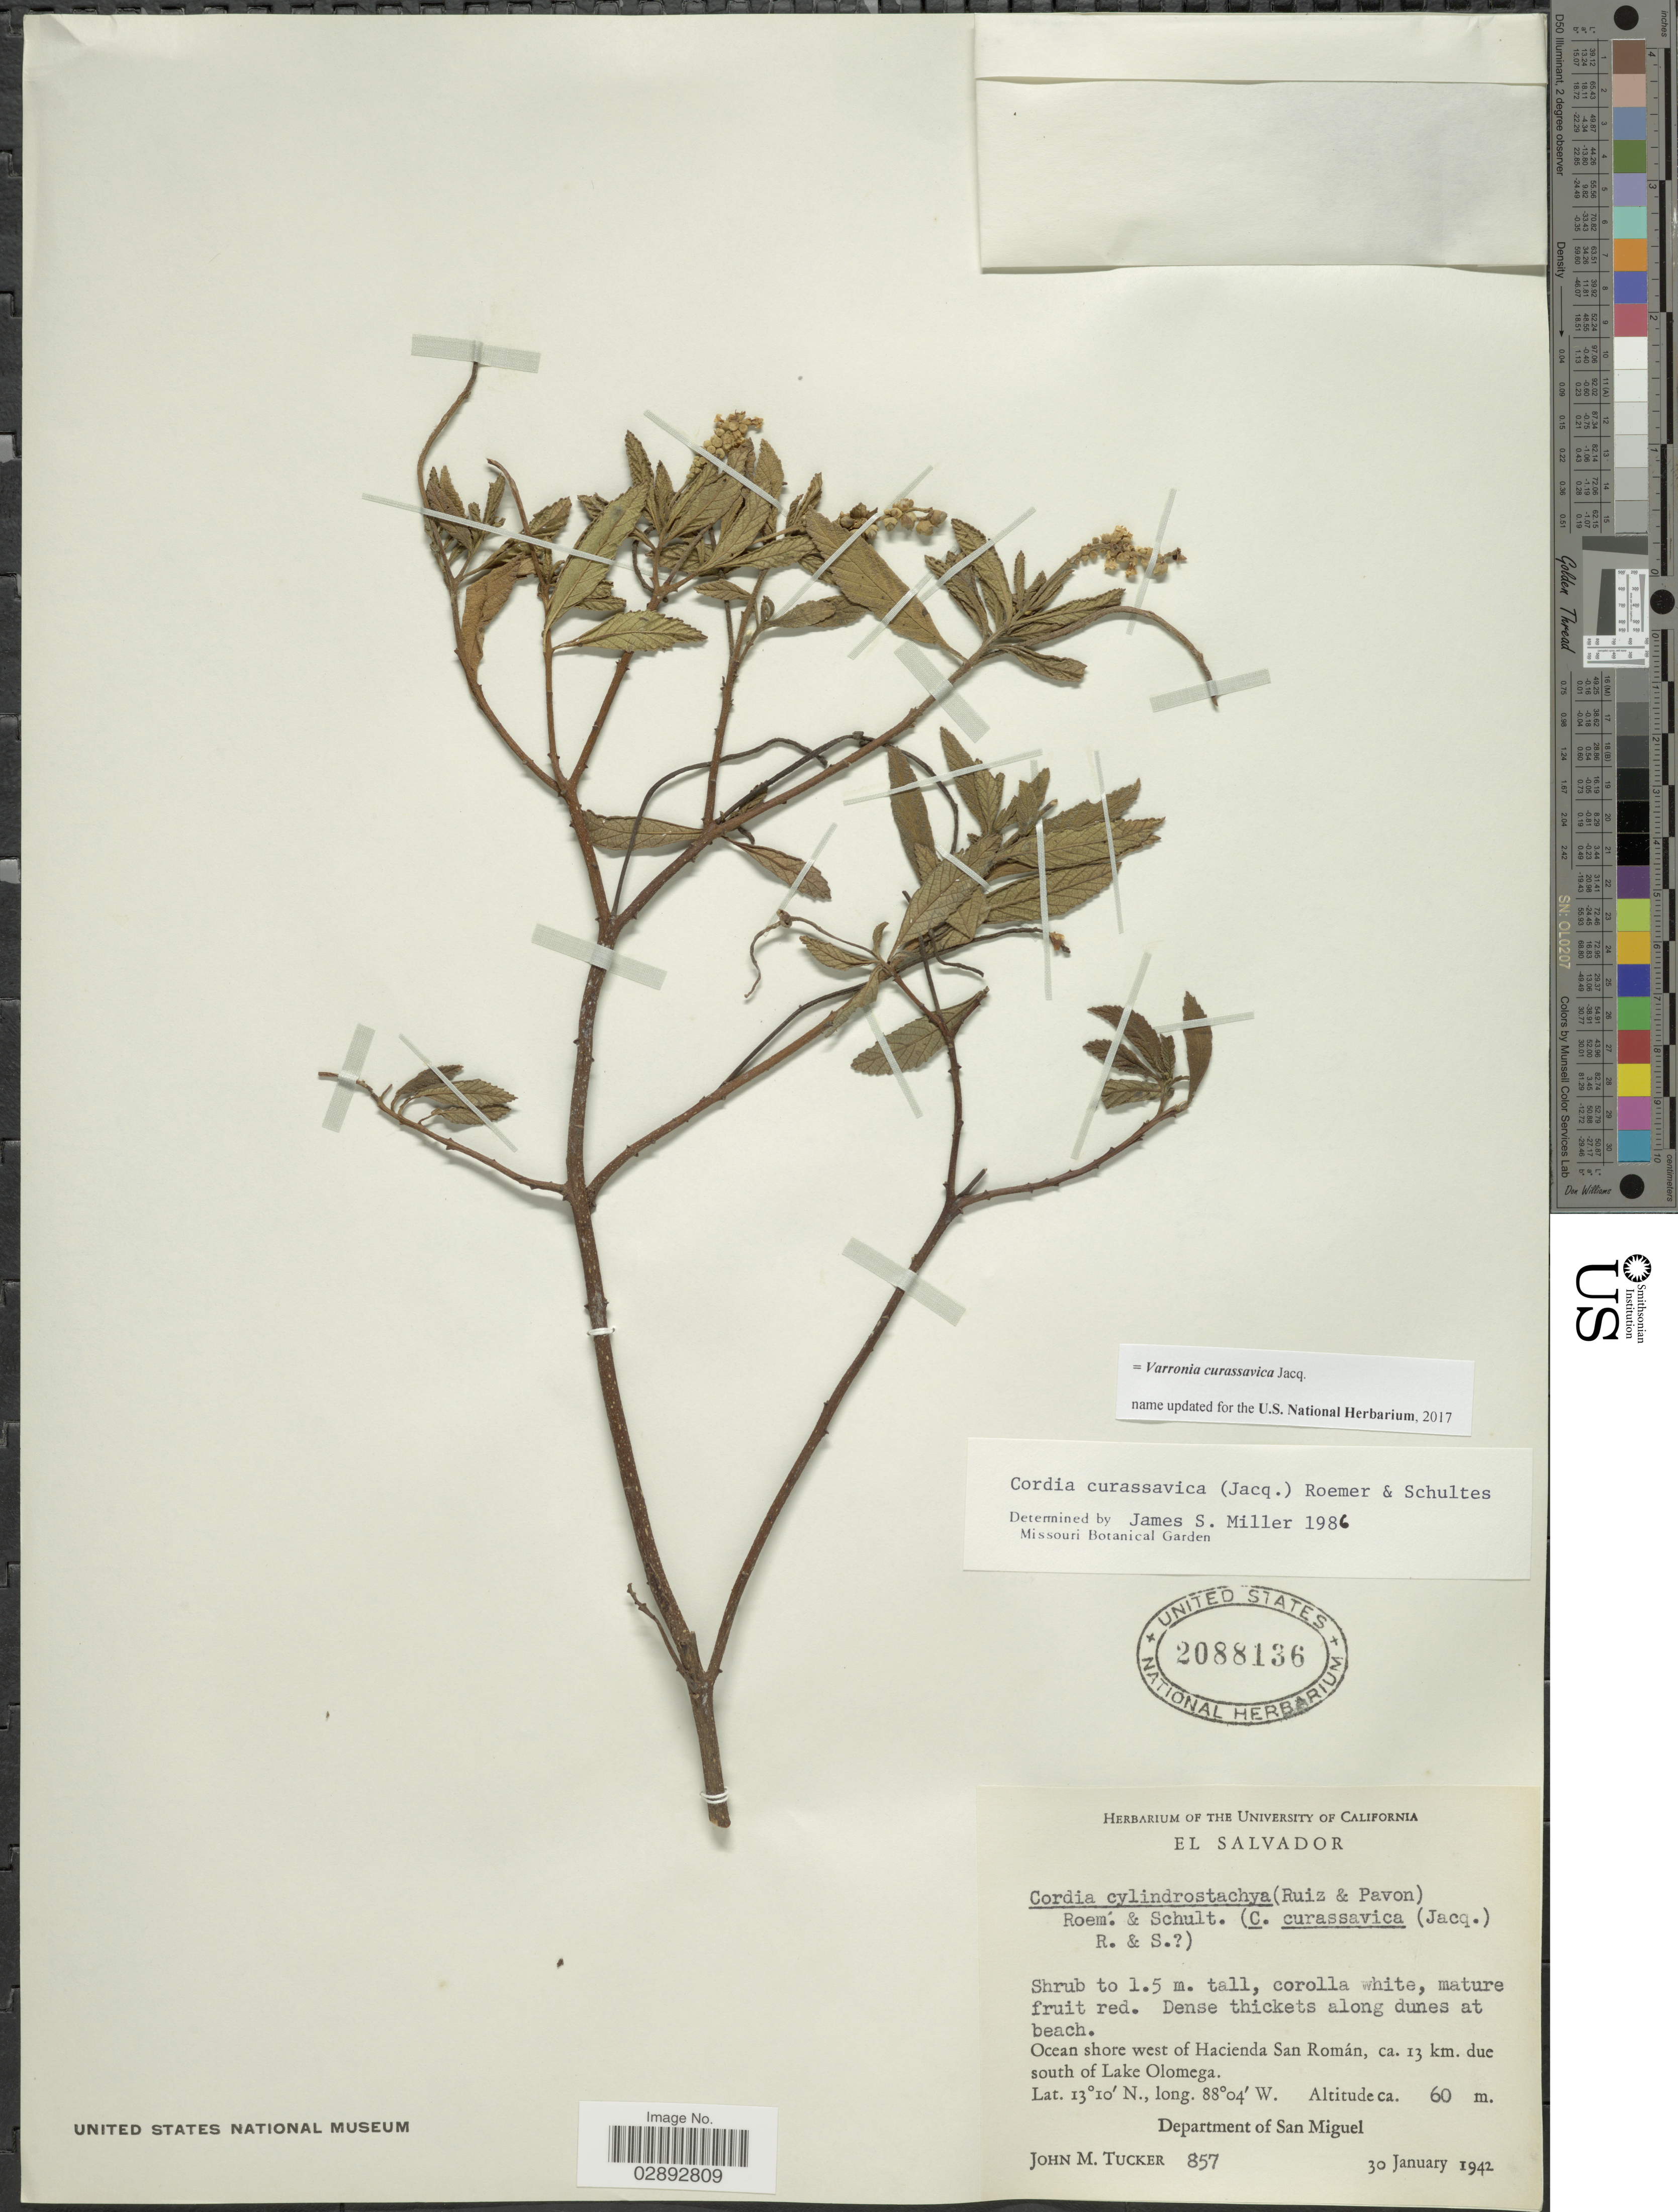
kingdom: Plantae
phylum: Tracheophyta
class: Magnoliopsida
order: Boraginales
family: Cordiaceae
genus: Varronia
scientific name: Varronia curassavica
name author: Jacq.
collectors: J. M. Tucker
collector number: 857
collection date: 1942-01-30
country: El Salvador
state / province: San Miguel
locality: Ocean shore west of Hacienda San Román, ca. 13 km. due south of Lake Olomega. Department of San Miguel.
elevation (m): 60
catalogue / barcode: US 2088136